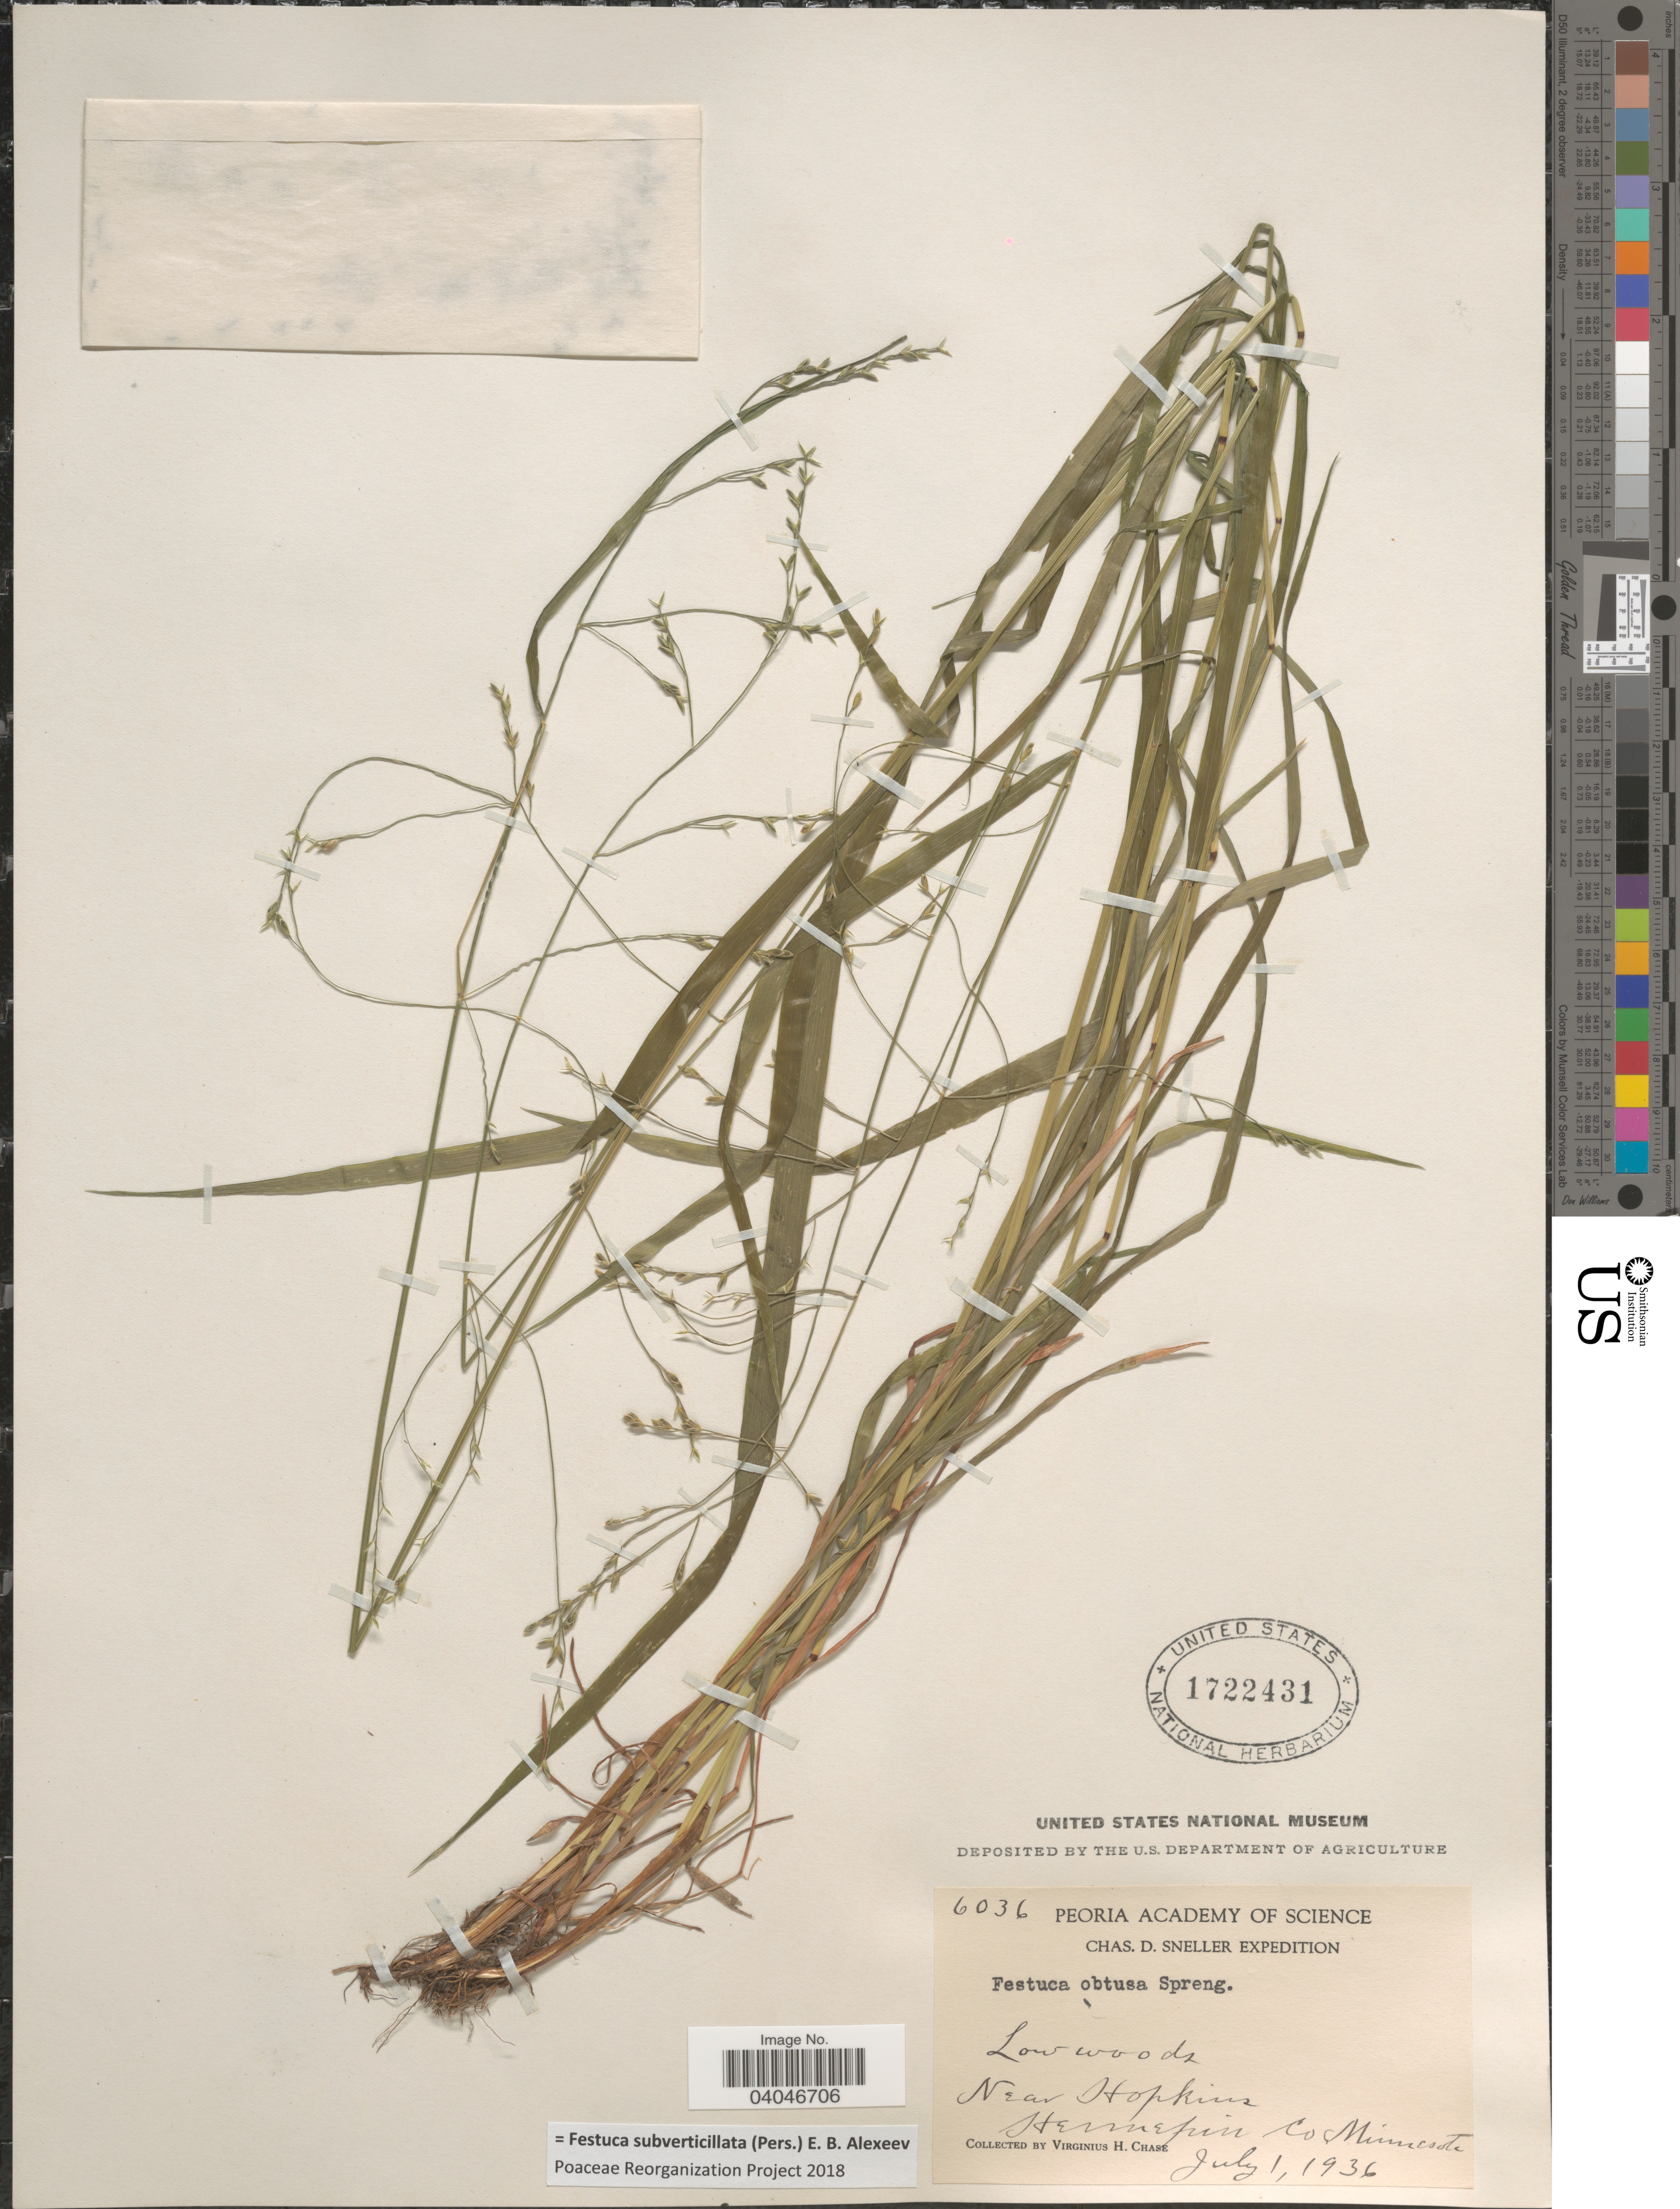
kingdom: Plantae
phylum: Tracheophyta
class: Liliopsida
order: Poales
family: Poaceae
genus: Festuca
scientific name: Festuca subverticillata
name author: (Pers.) E.B. Alexeev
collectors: V. H. Chase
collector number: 6036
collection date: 1936-07-01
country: United States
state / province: Minnesota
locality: Near Hopkins. Hennepin Co.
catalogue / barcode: US 1722431